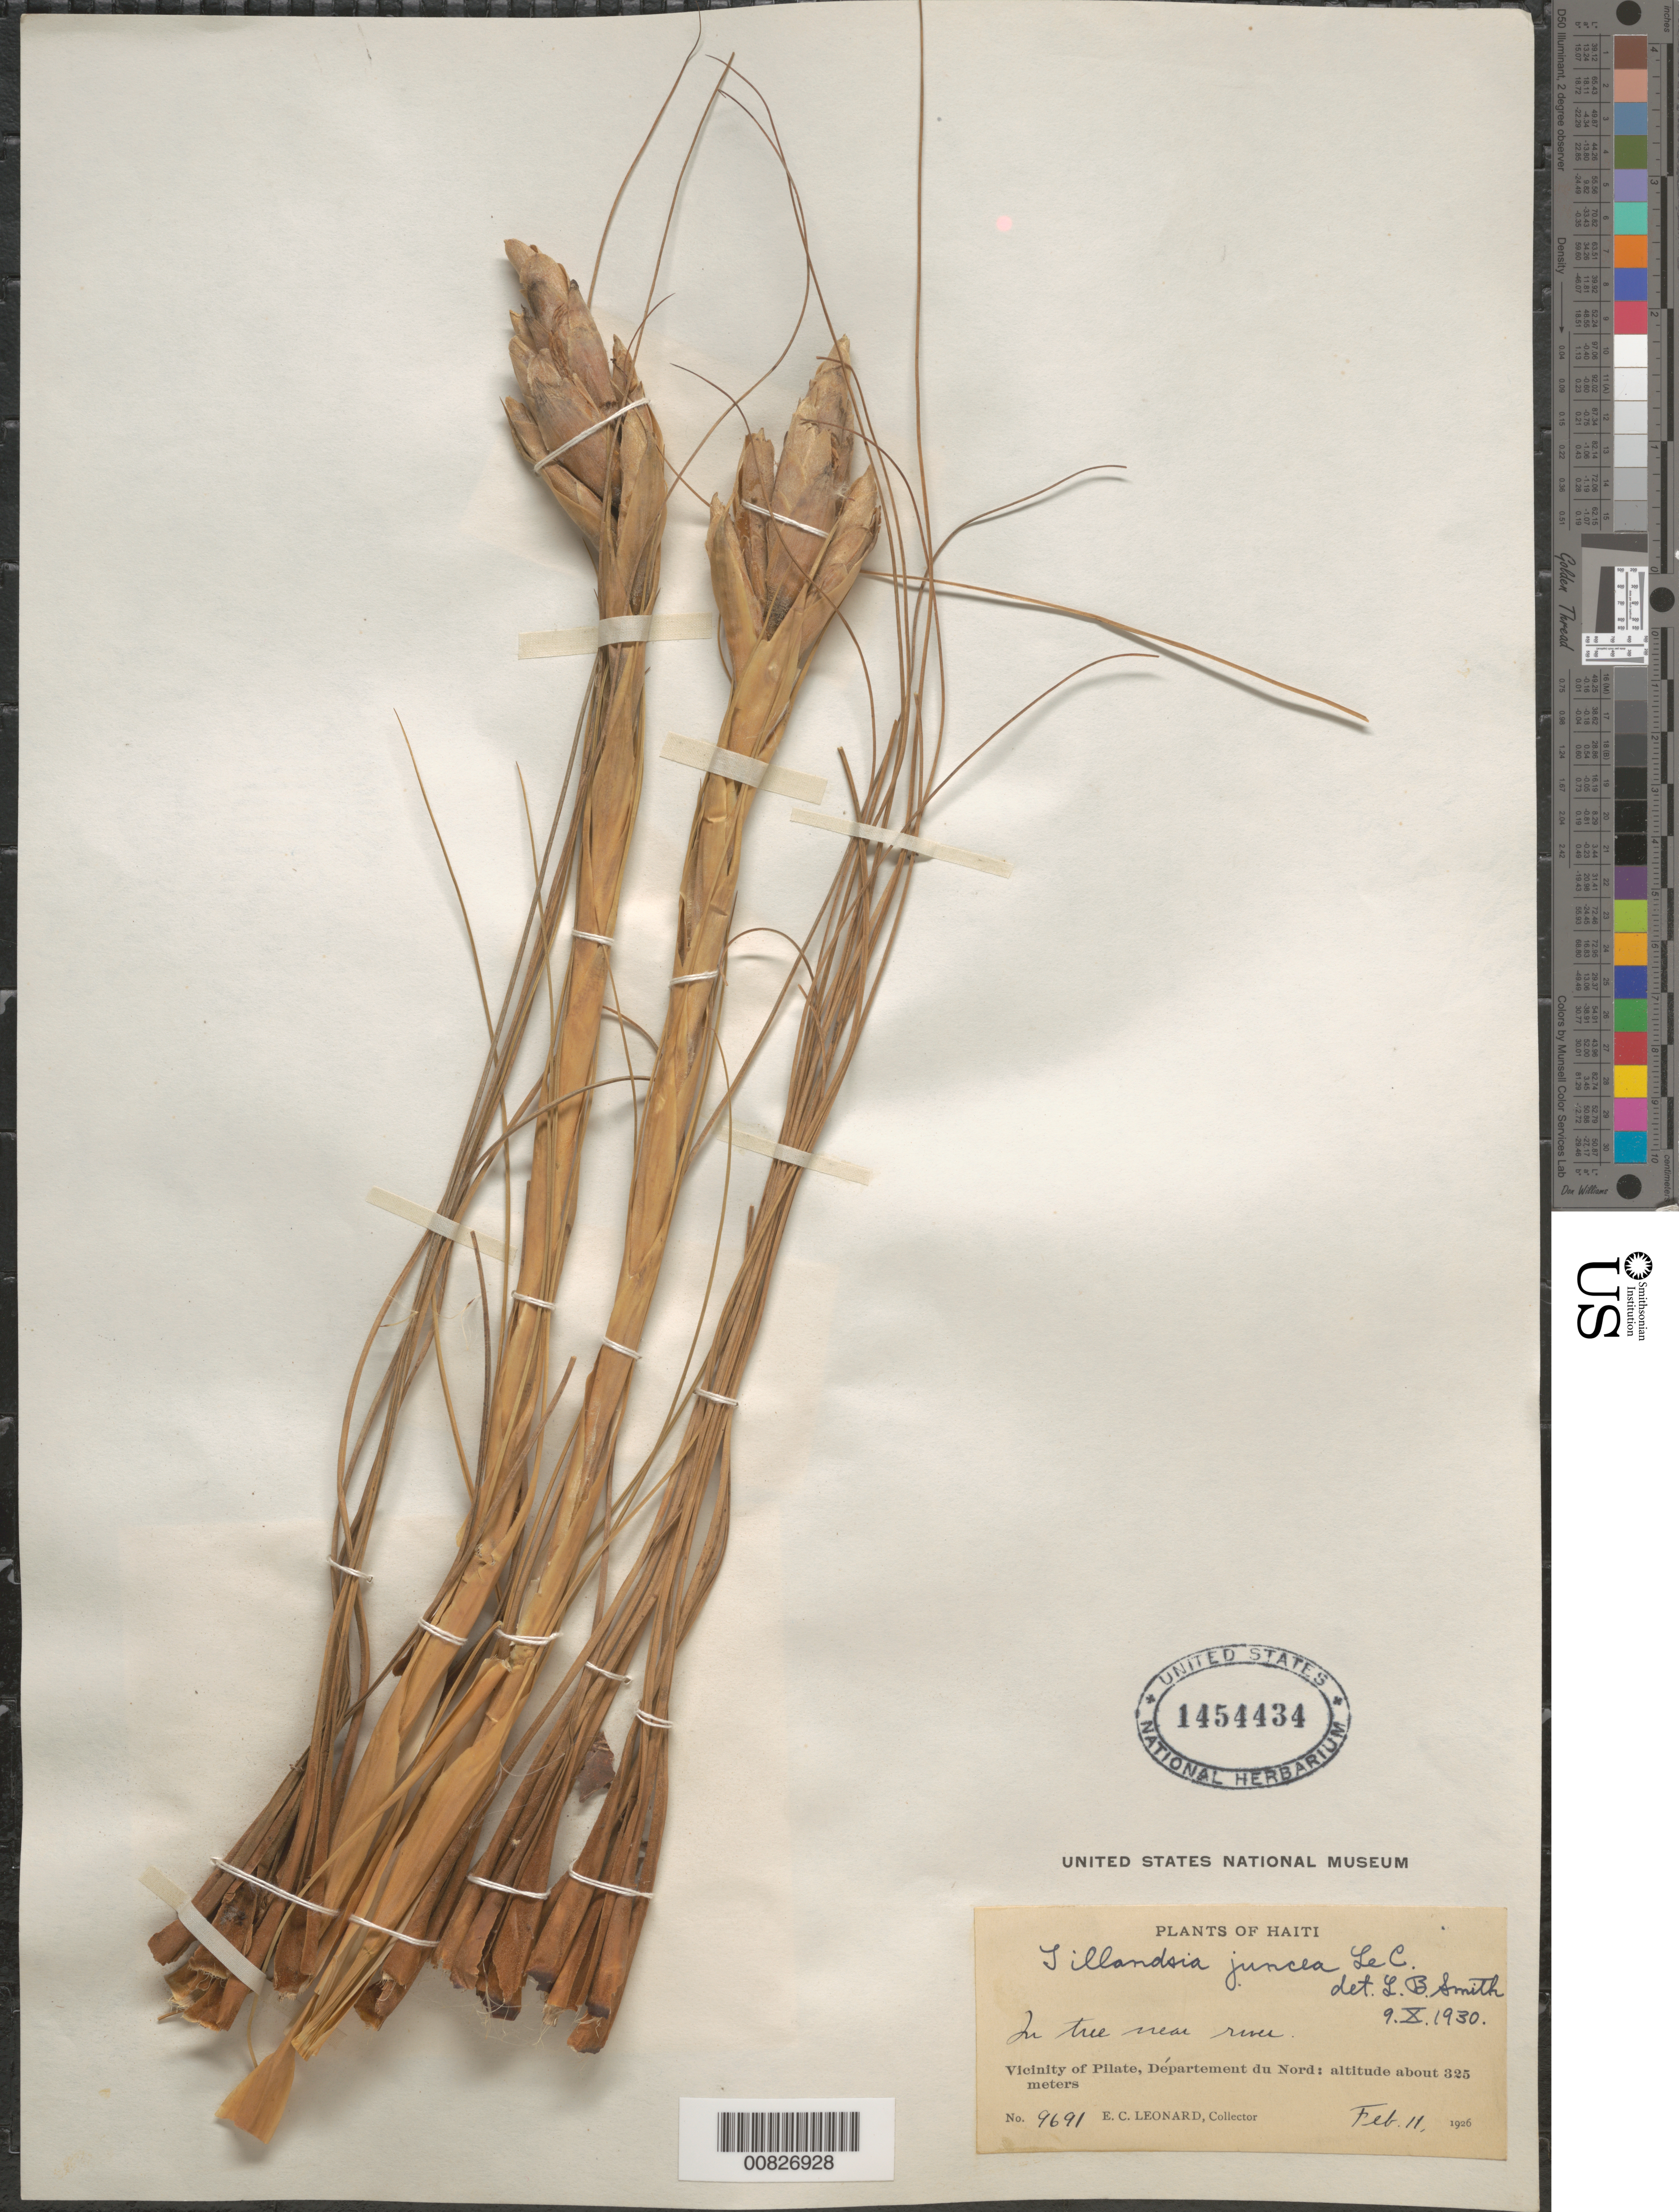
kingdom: Plantae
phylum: Tracheophyta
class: Liliopsida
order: Poales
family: Bromeliaceae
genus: Tillandsia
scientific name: Tillandsia juncea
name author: (Ruiz & Pav.) Poir.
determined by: Smith, Lyman B., (US), NMNH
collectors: E. C. Leonard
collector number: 9691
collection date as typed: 11 Feb 1926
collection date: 1926-02-11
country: Haiti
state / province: Nord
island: Hispaniola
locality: Vicinity of Pilate, near river.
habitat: In tree near river.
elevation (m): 325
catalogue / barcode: US 1454434